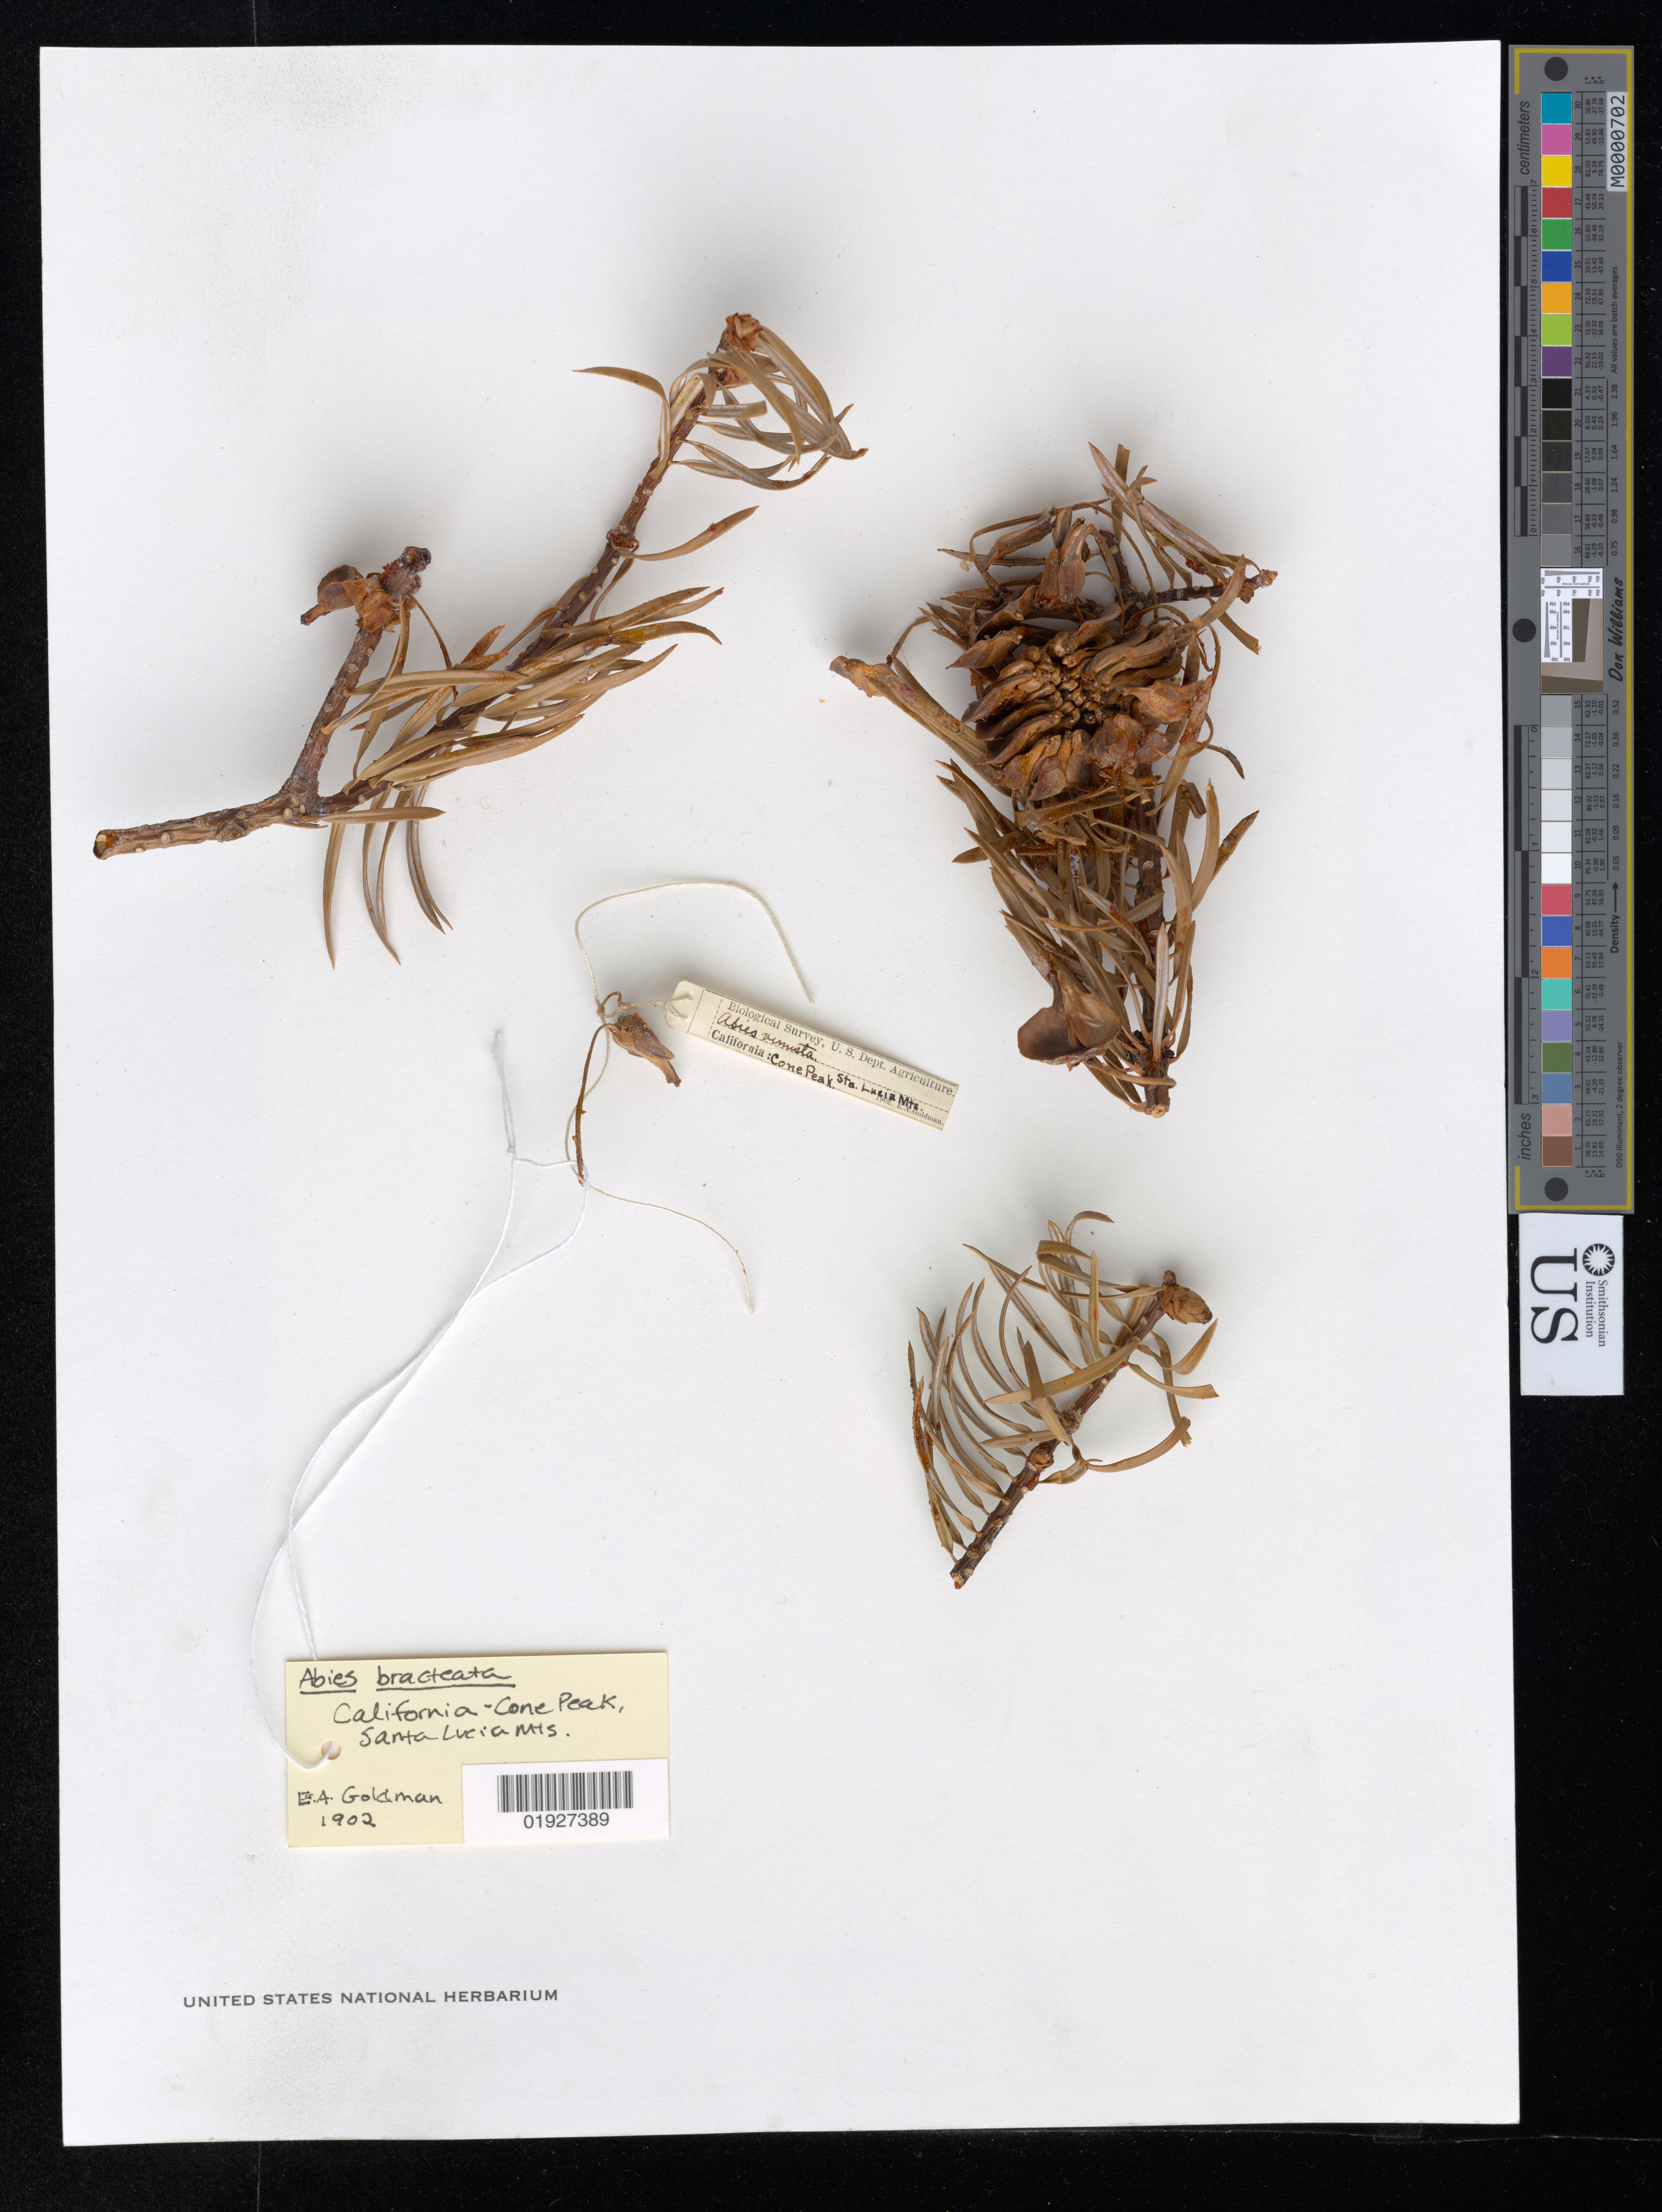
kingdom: Plantae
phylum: Tracheophyta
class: Pinopsida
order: Pinales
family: Pinaceae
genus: Abies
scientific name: Abies bracteata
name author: (D. Don) Poit.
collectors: E. A. Goldman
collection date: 1902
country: United States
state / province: California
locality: Cone Peak, Santa Lucia Mts.